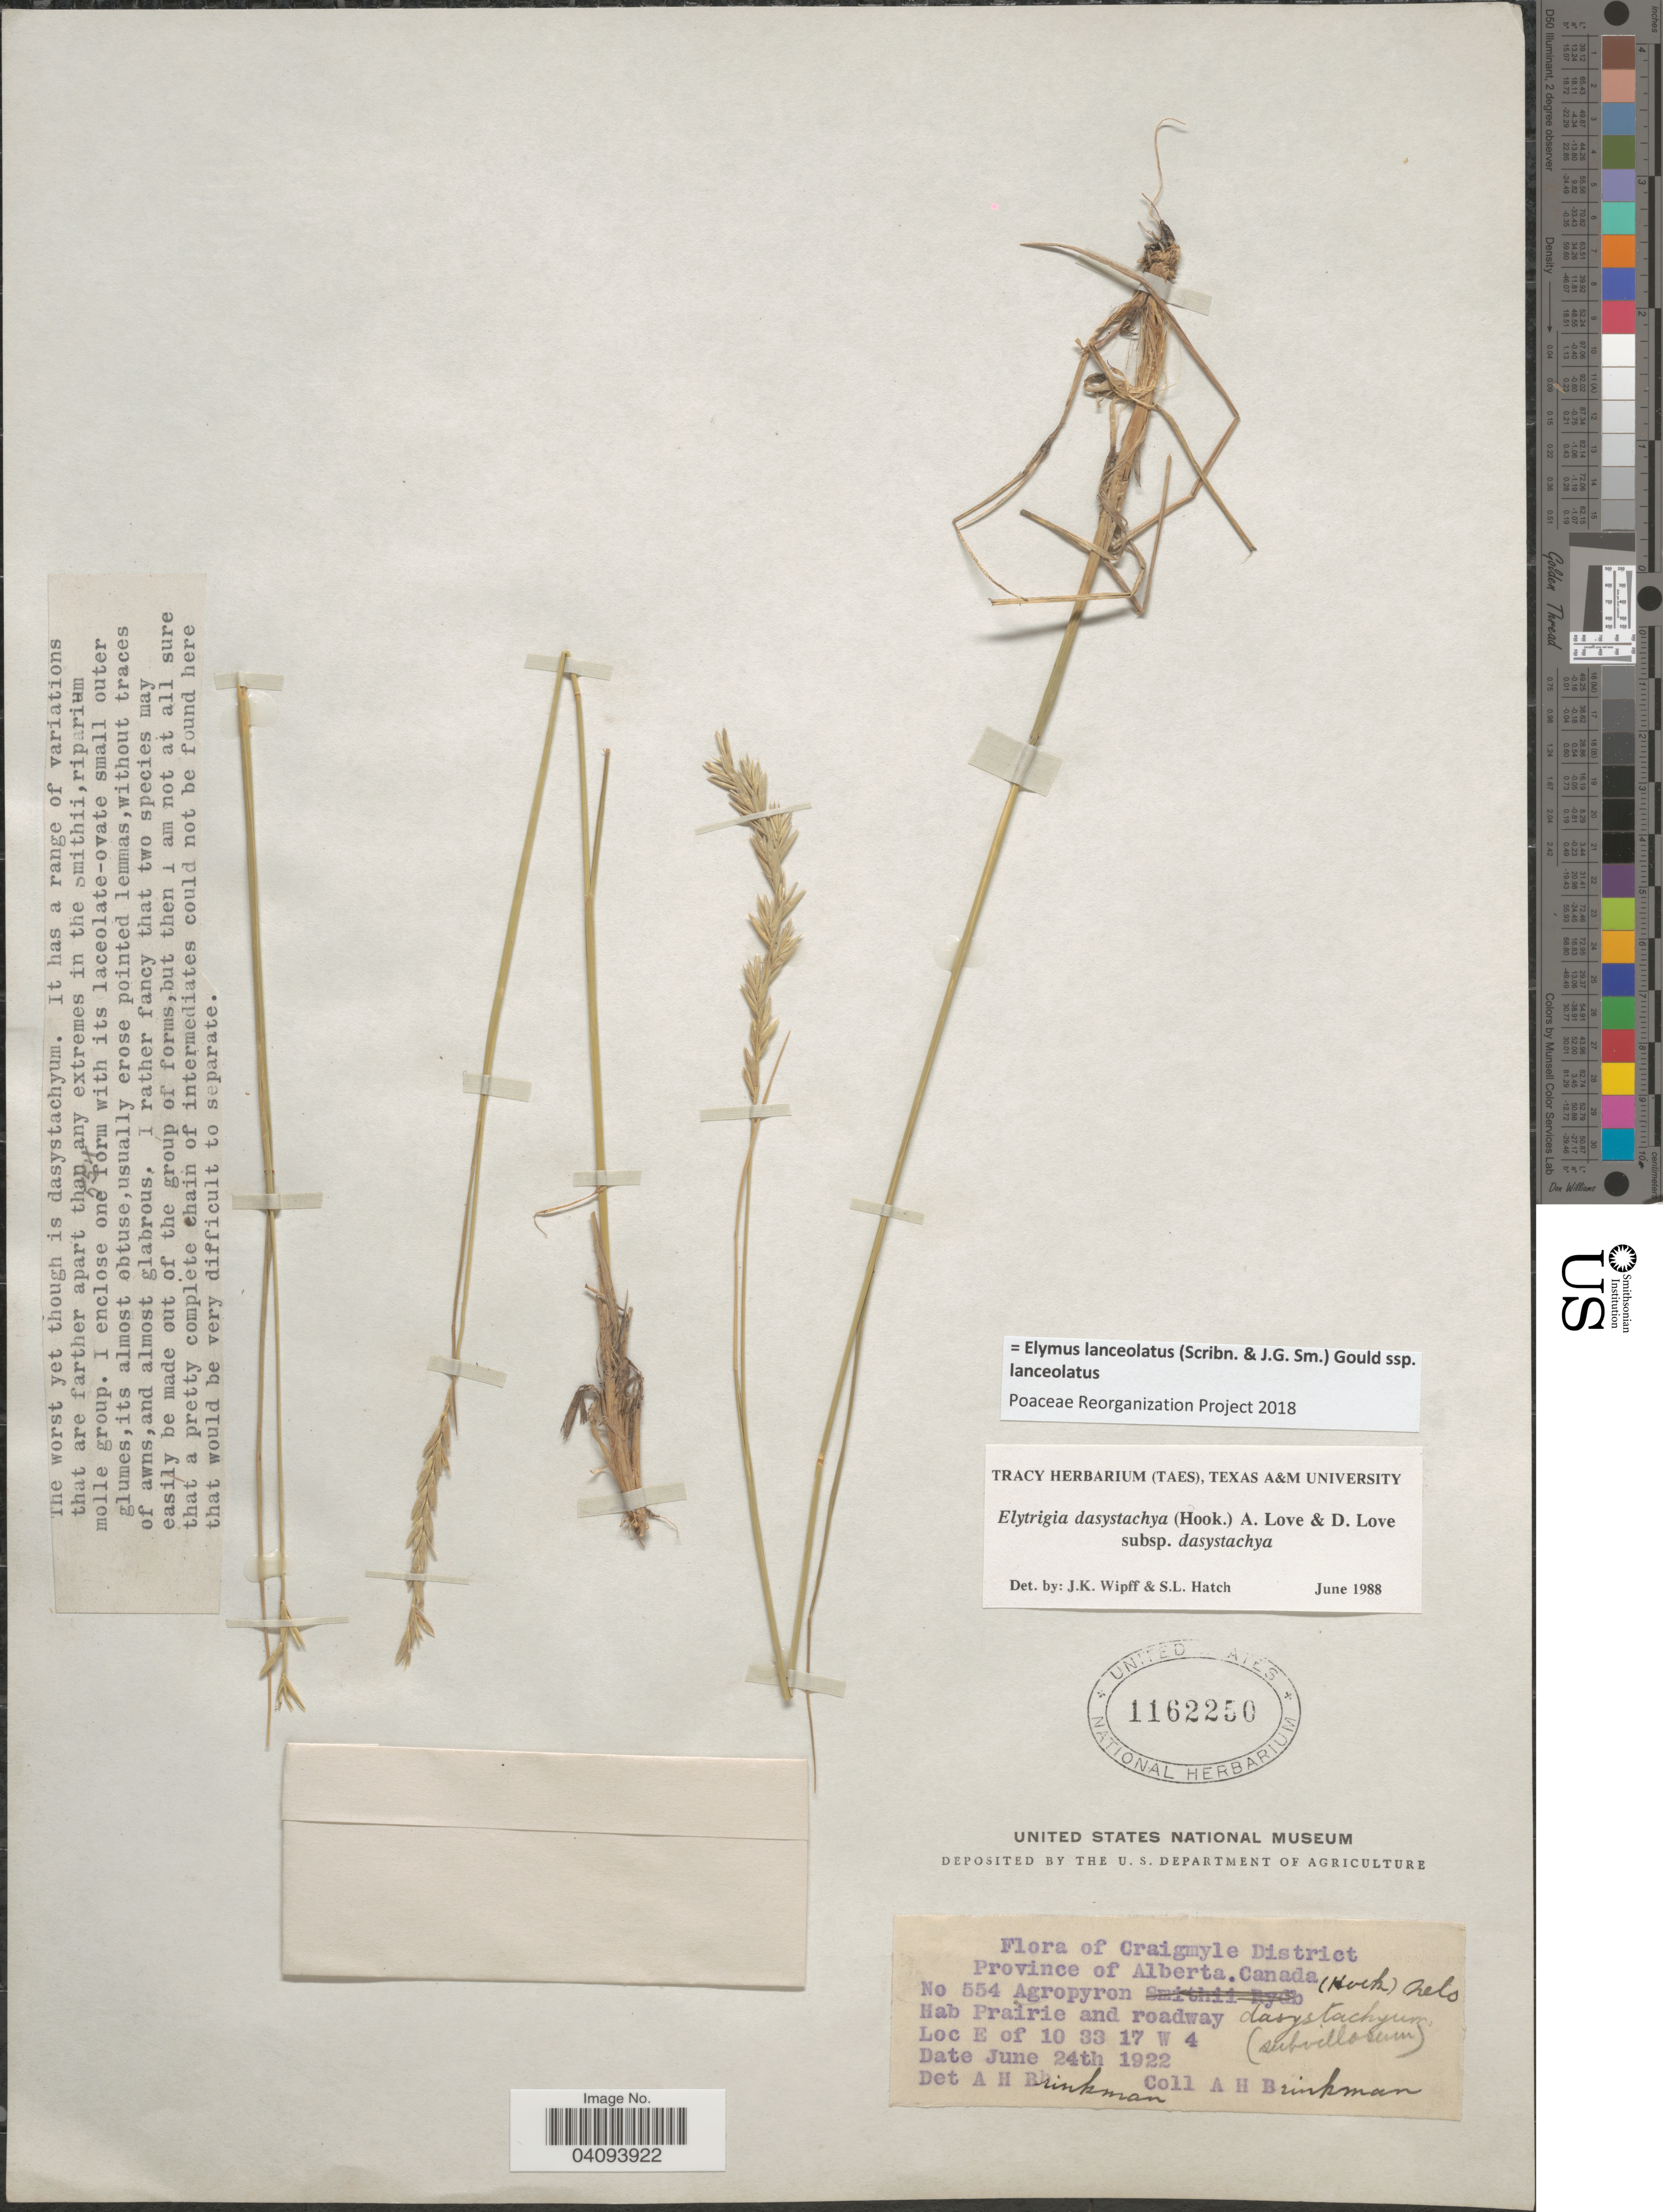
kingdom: Plantae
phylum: Tracheophyta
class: Liliopsida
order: Poales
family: Poaceae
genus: Elymus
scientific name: Elymus lanceolatus subsp. lanceolatus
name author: (Scribn. & J.G. Sm.) Gould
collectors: A. Brinkman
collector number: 554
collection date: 1922-06-24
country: Canada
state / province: Alberta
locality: Craigmyle District. E of 10 33 17 W 4.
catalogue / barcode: US 1162250